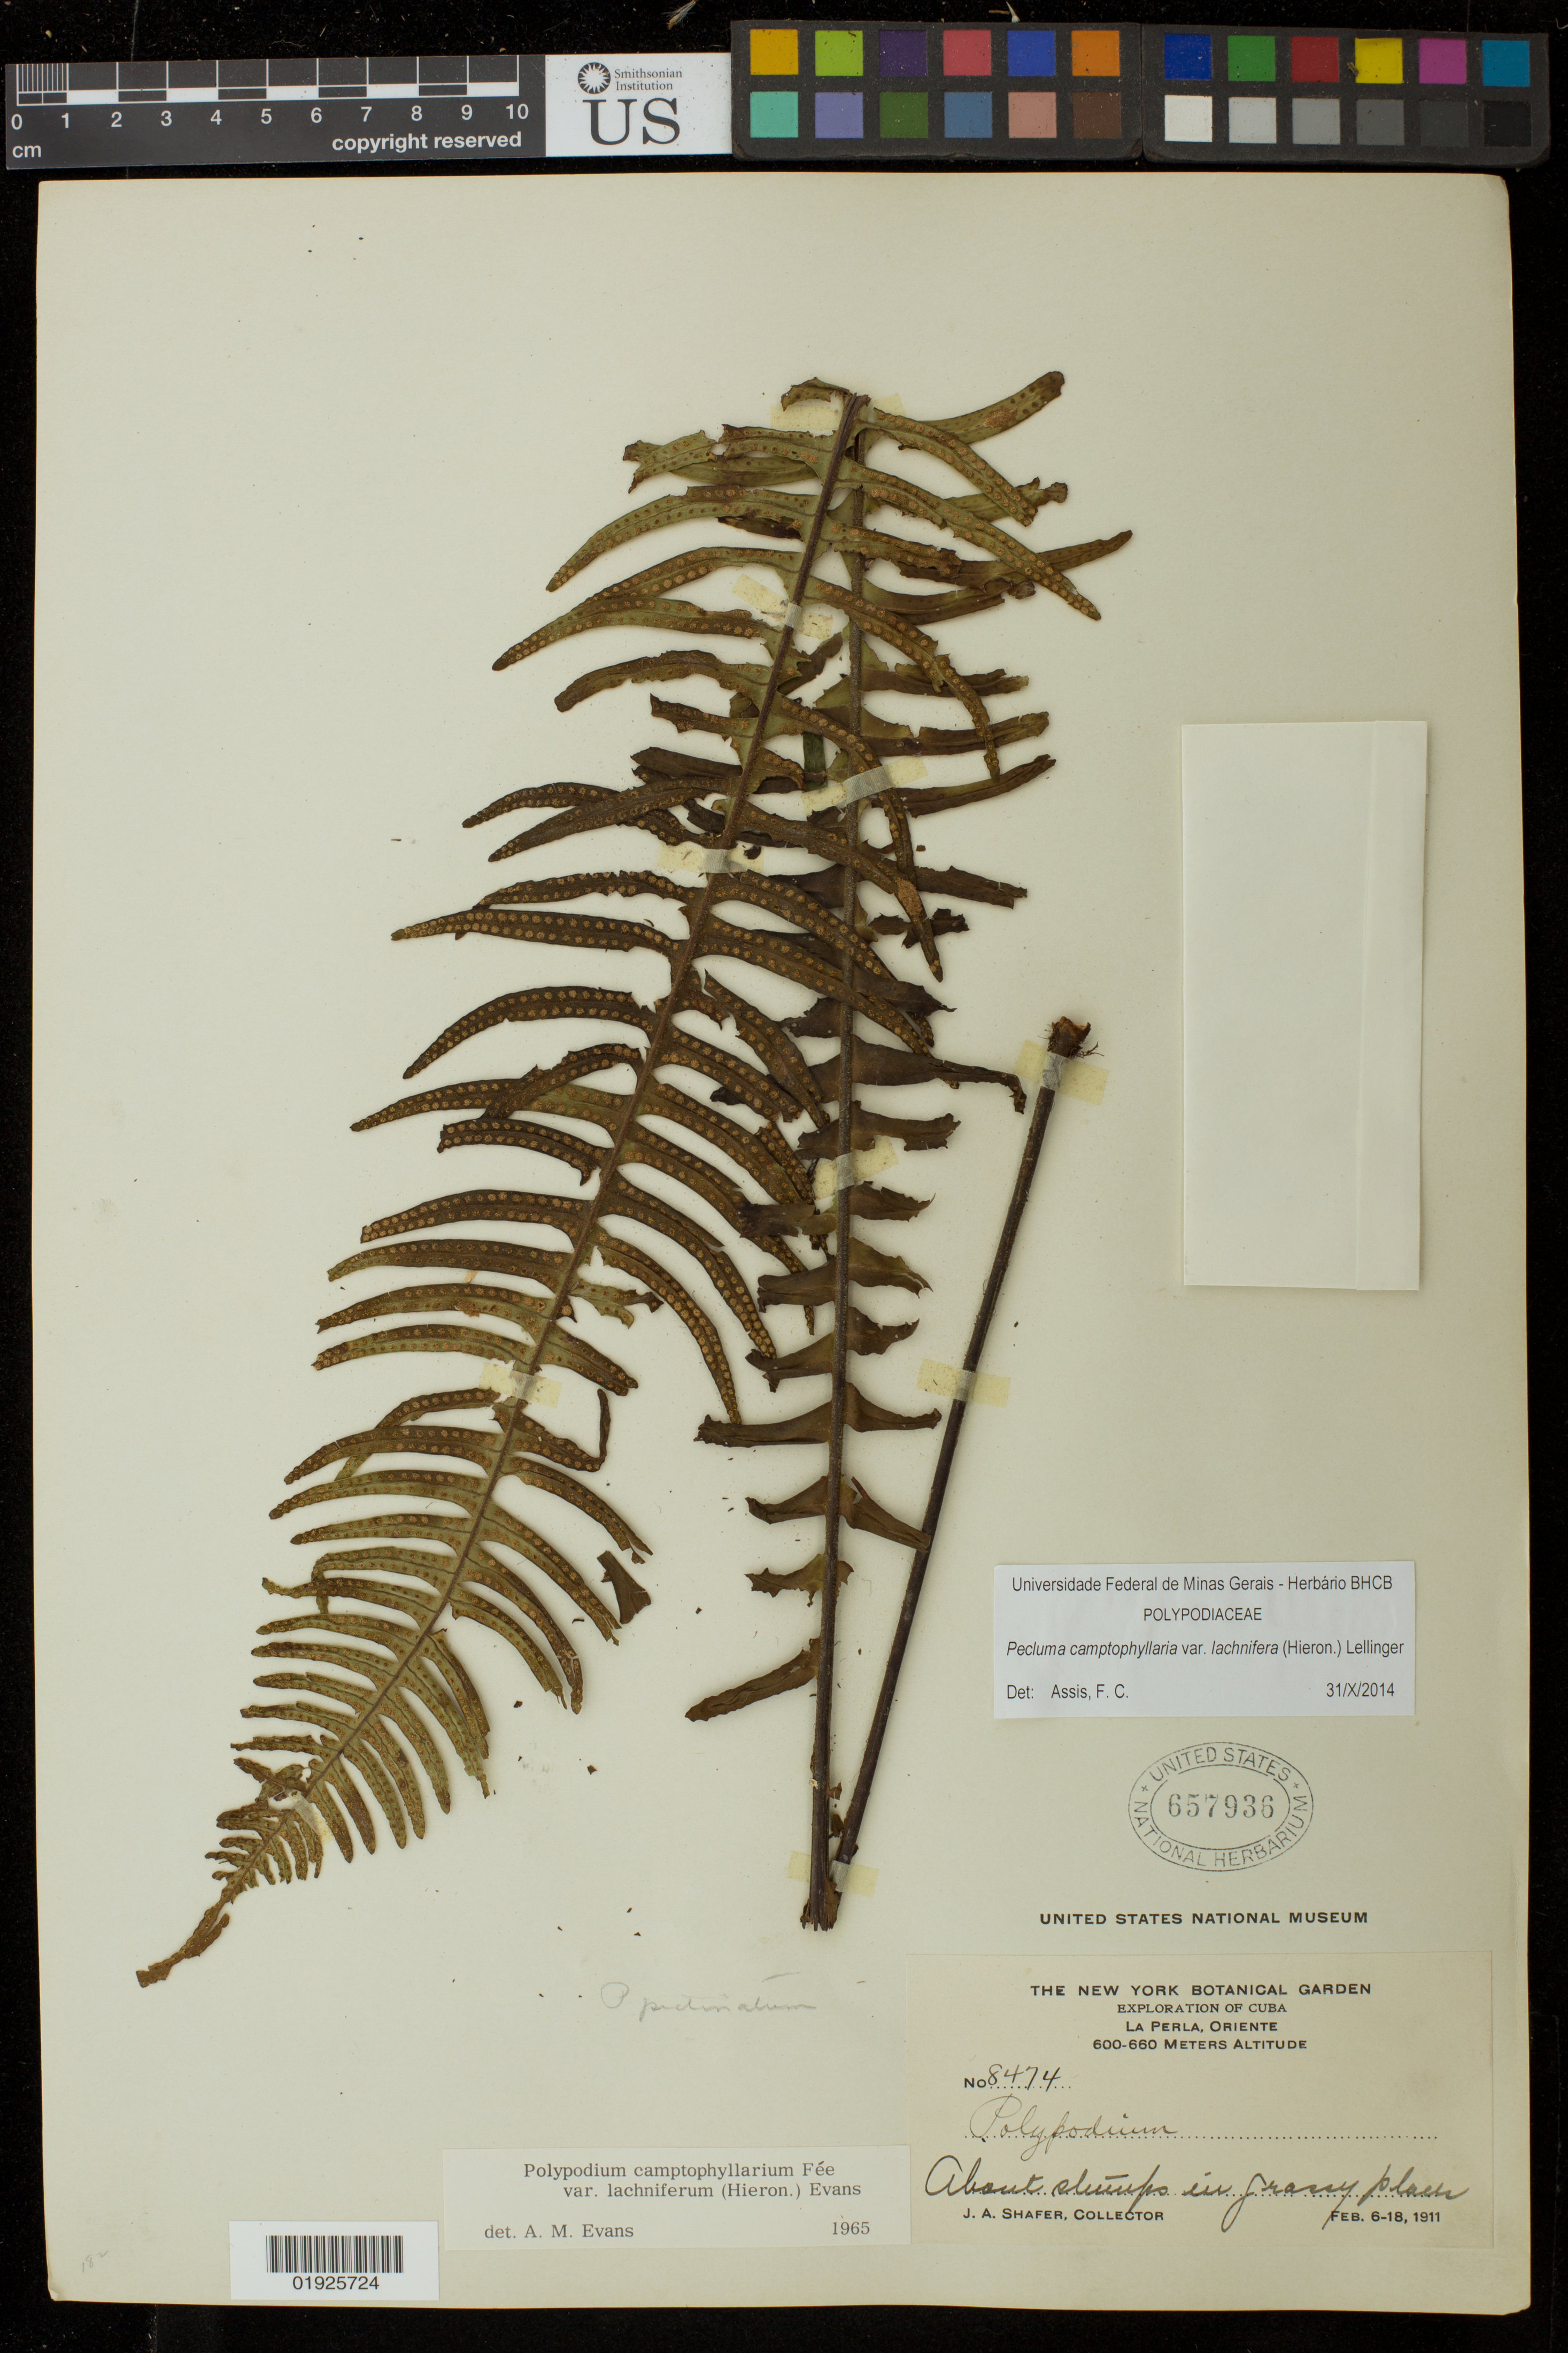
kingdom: Plantae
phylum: Tracheophyta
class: Polypodiopsida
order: Polypodiales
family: Polypodiaceae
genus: Pecluma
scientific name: Pecluma camptophyllaria var. lachnifera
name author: (Hieron.) Lellinger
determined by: Assis, F. C.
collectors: J. A. Shafer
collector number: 8474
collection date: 1911-02-06/1911-02-18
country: Cuba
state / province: Oriente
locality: La Perla.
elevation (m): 600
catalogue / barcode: US 657936